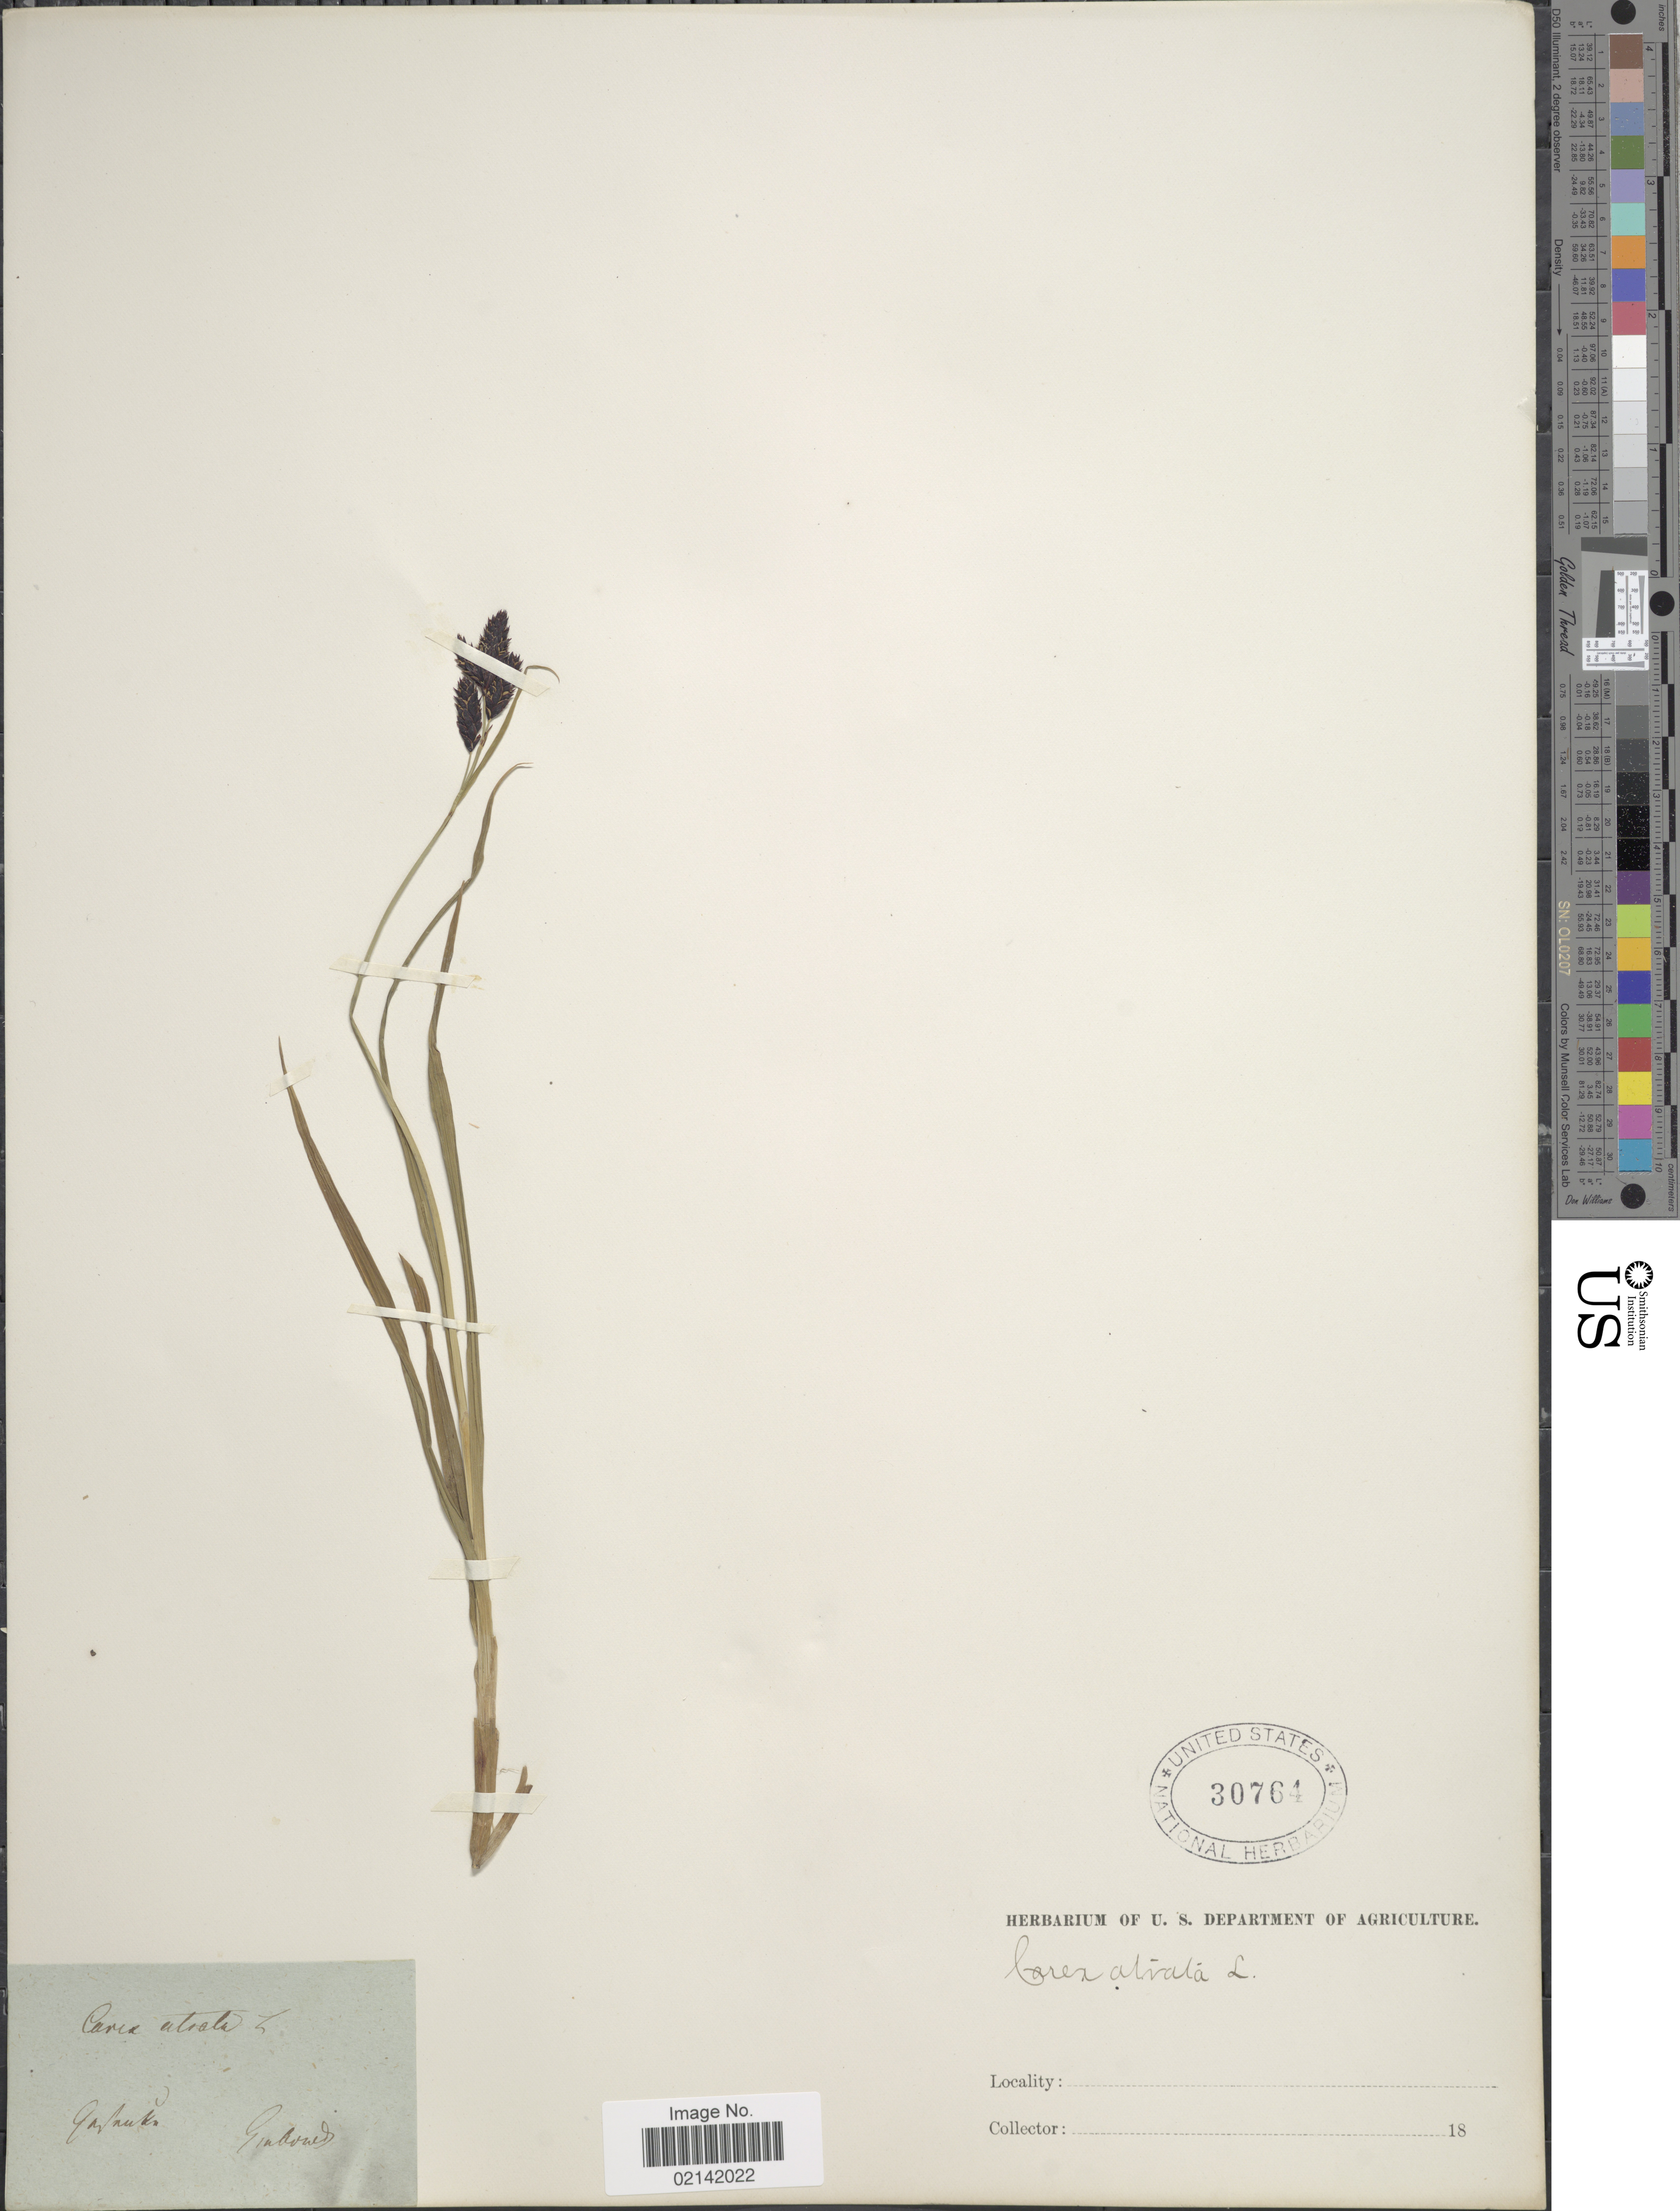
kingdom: Plantae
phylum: Tracheophyta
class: Liliopsida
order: Poales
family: Cyperaceae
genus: Carex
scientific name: Carex atrata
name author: L.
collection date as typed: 18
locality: Garhuk [interpreted]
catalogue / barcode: US 30764